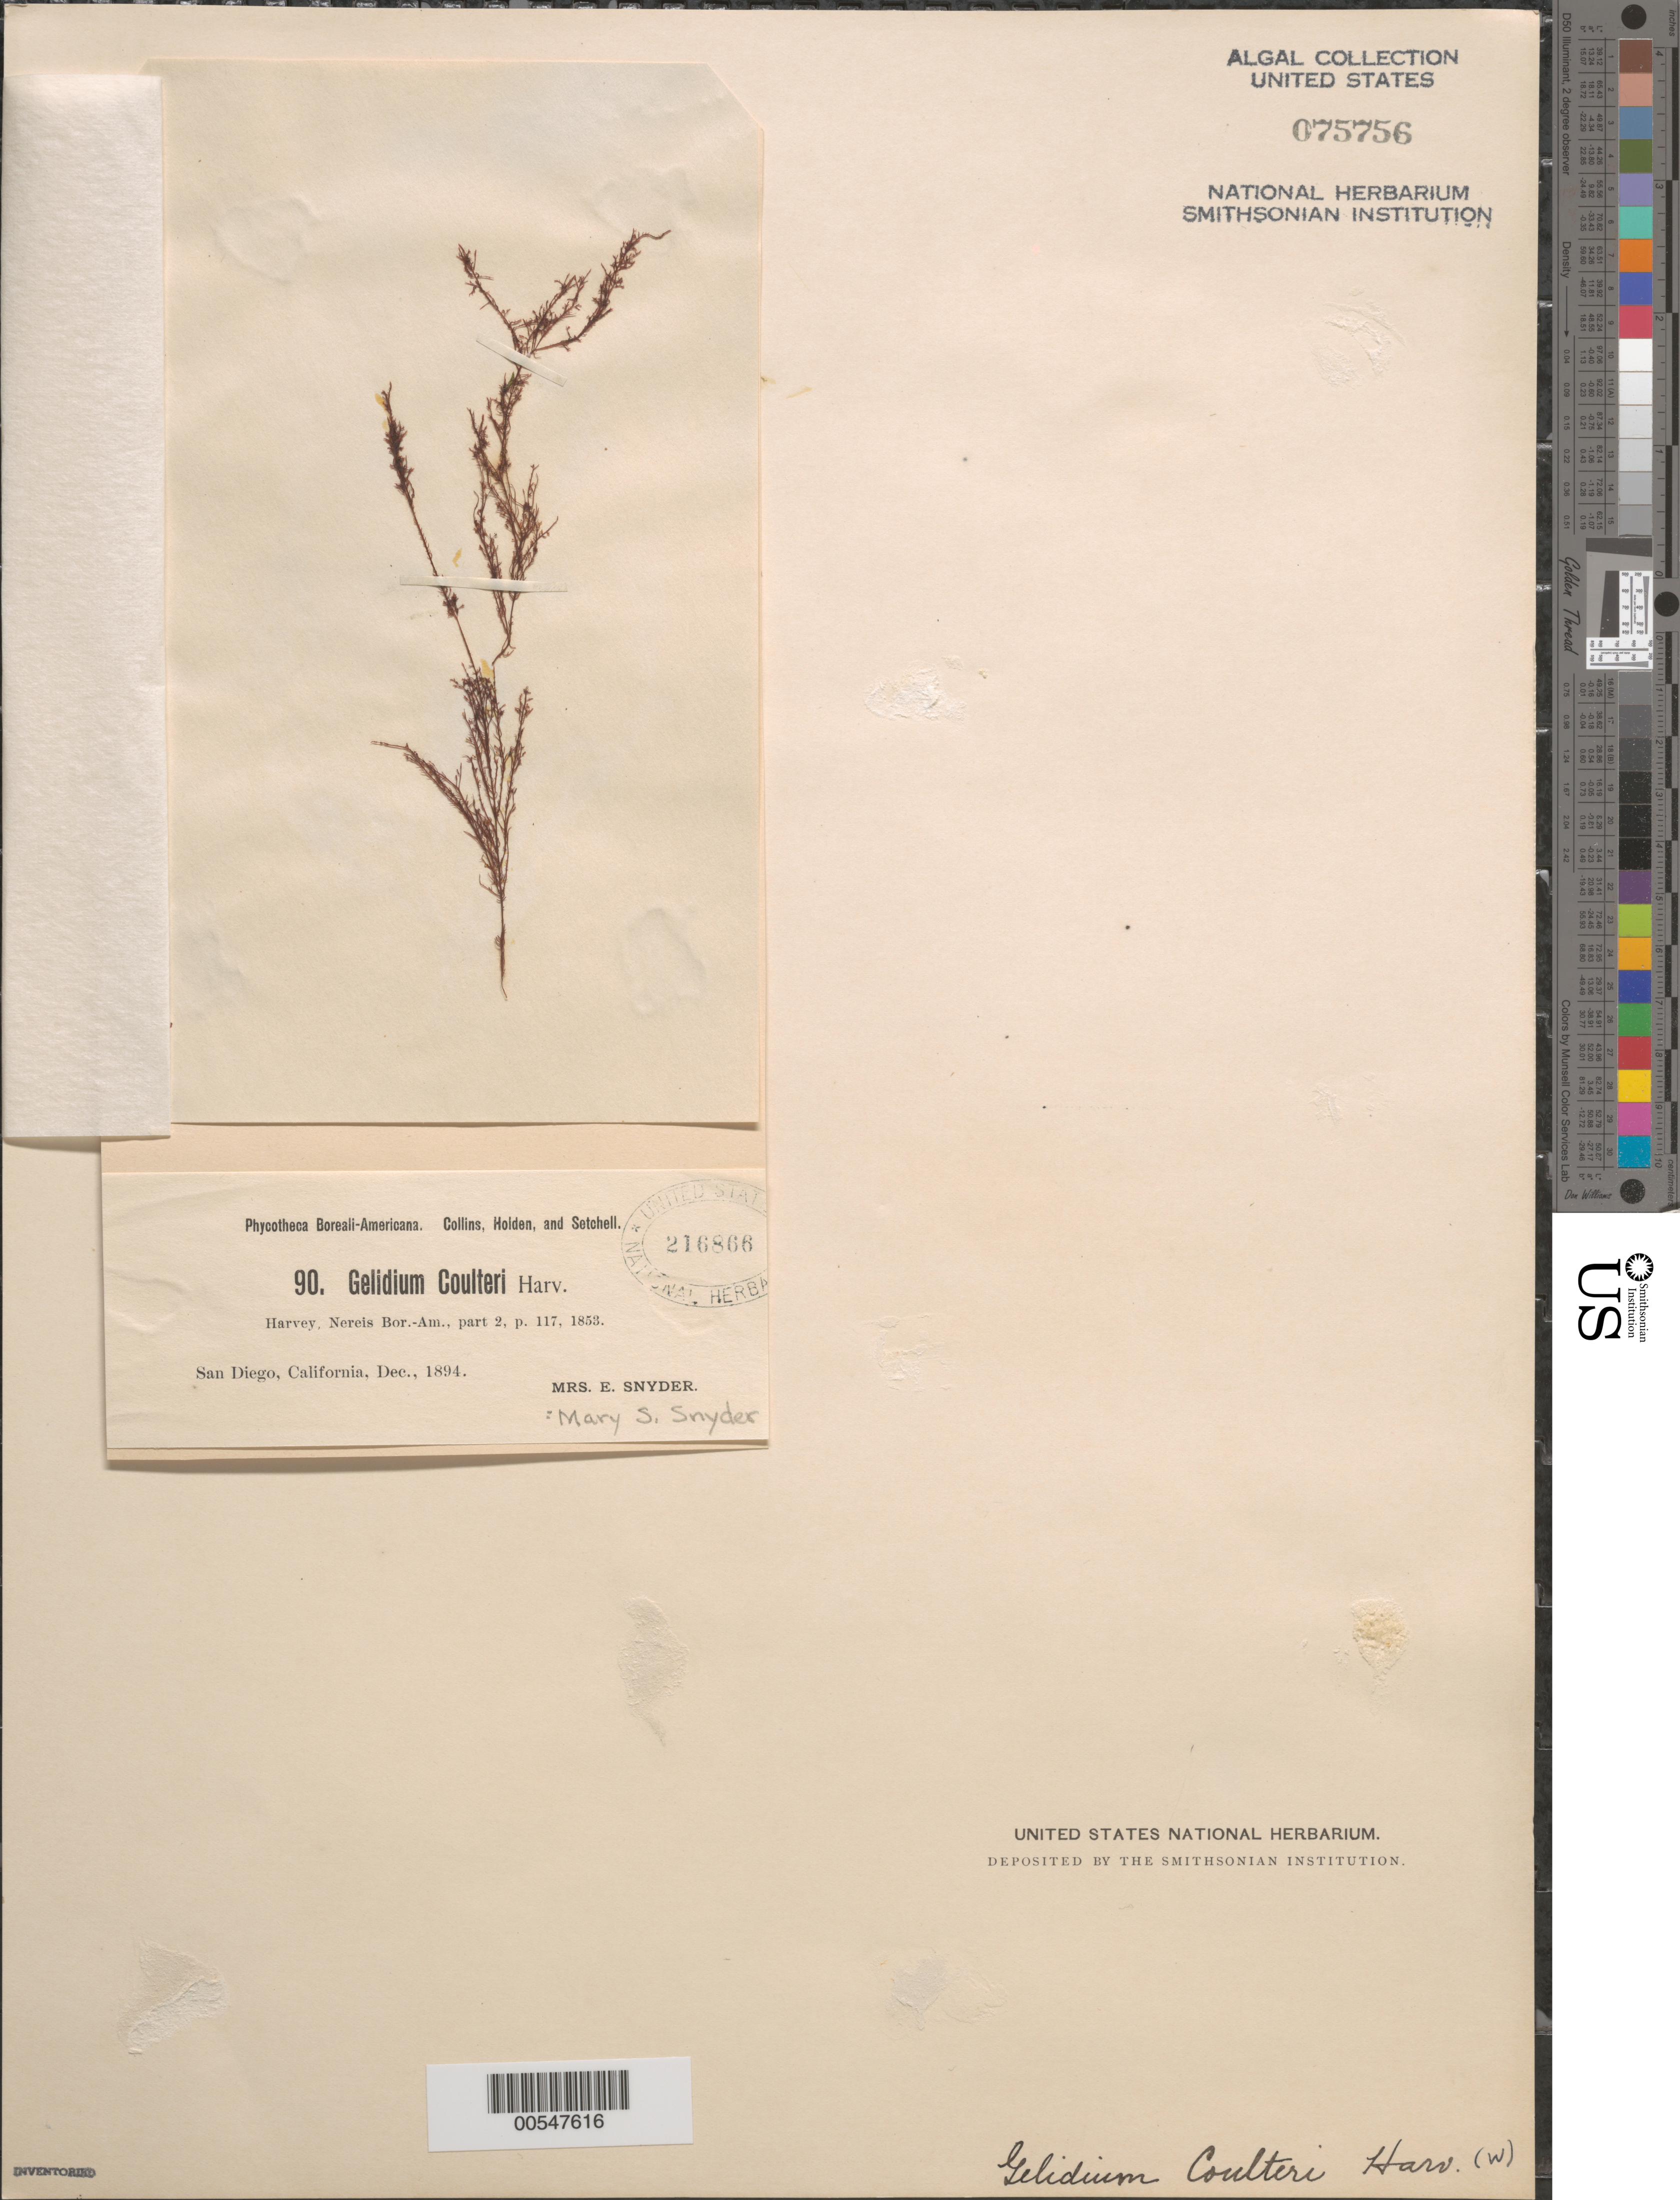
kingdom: Plantae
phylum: Rhodophyta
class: Florideophyceae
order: Gelidiales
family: Gelidiaceae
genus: Gelidium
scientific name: Gelidium coulteri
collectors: M. Snyder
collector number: PB-A 90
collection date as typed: Dec 1894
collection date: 1894-12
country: United States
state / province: California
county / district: San Diego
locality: San Diego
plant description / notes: Collins, Holden & Setchell, Phycotheca Boreali-Americana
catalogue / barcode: US 75756